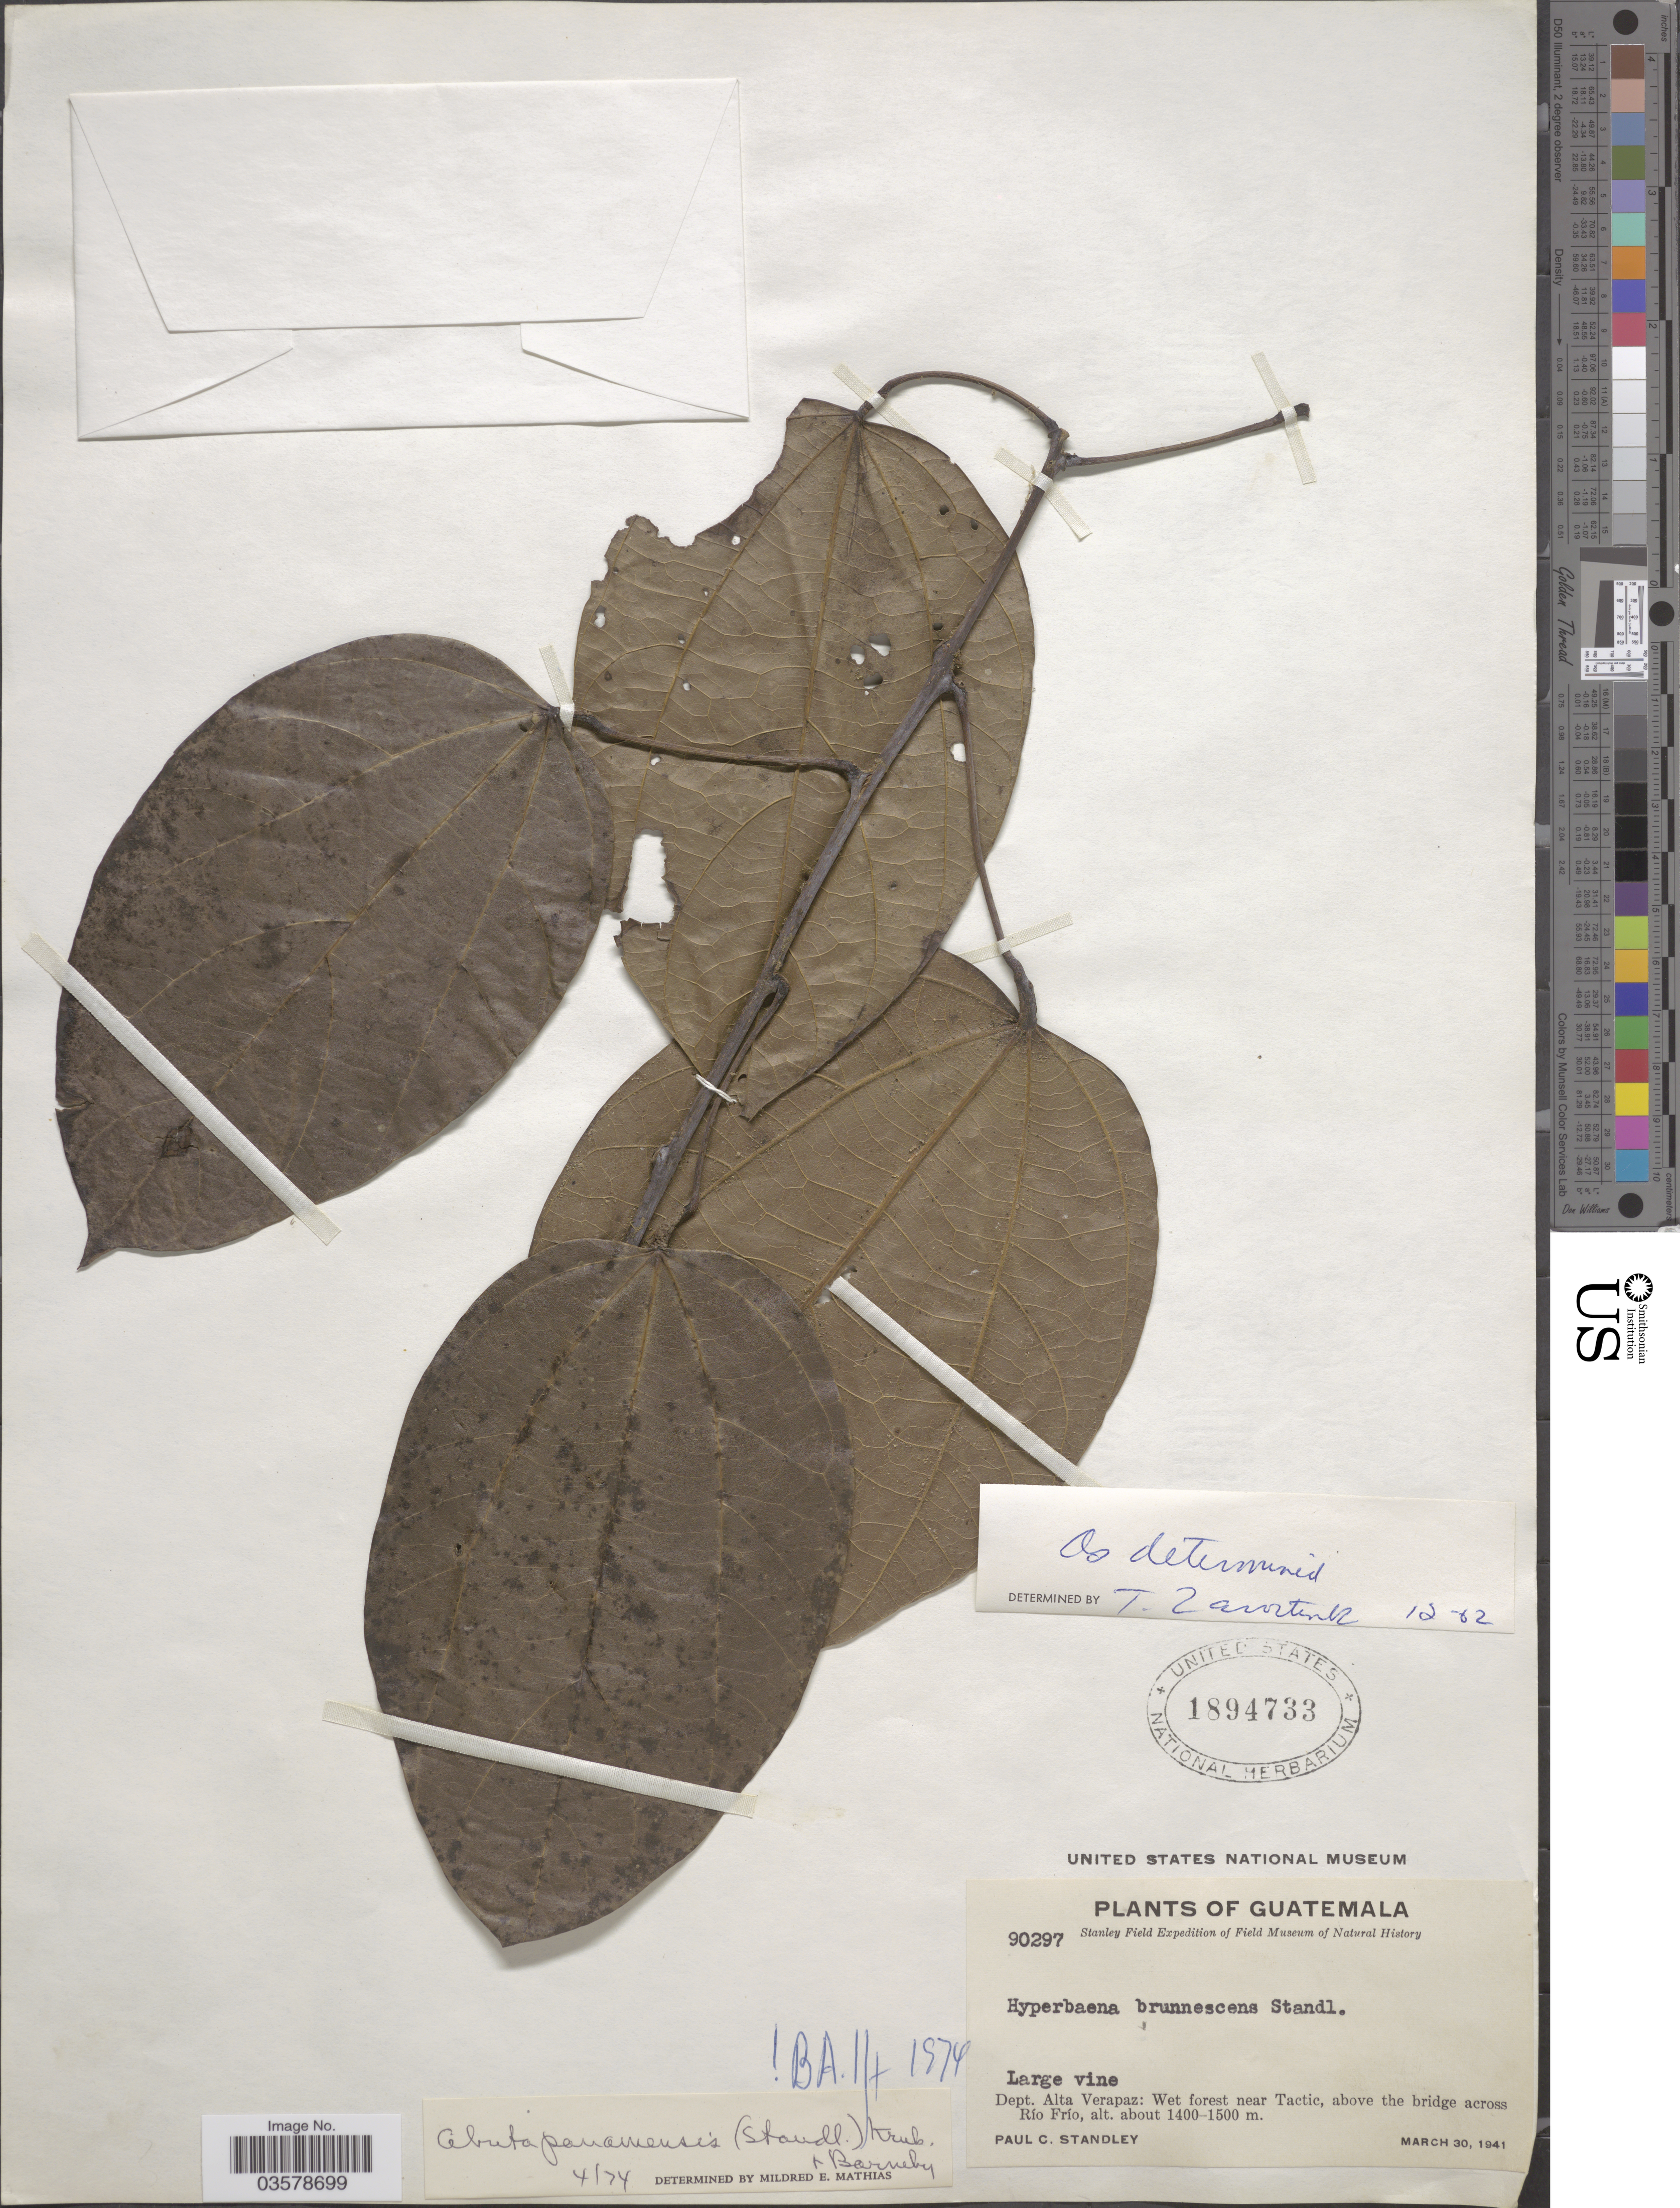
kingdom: Plantae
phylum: Tracheophyta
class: Magnoliopsida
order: Ranunculales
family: Menispermaceae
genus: Abuta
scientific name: Abuta panamensis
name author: (Standl.) Krukoff & Barneby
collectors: P. C. Standley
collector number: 90297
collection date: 1941-03-30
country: Guatemala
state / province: Alta Verapaz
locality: Dept. Alta Verapaz: Wet forest near Tactic, above the bridge across Río Frío.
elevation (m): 1400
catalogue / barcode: US 1894733